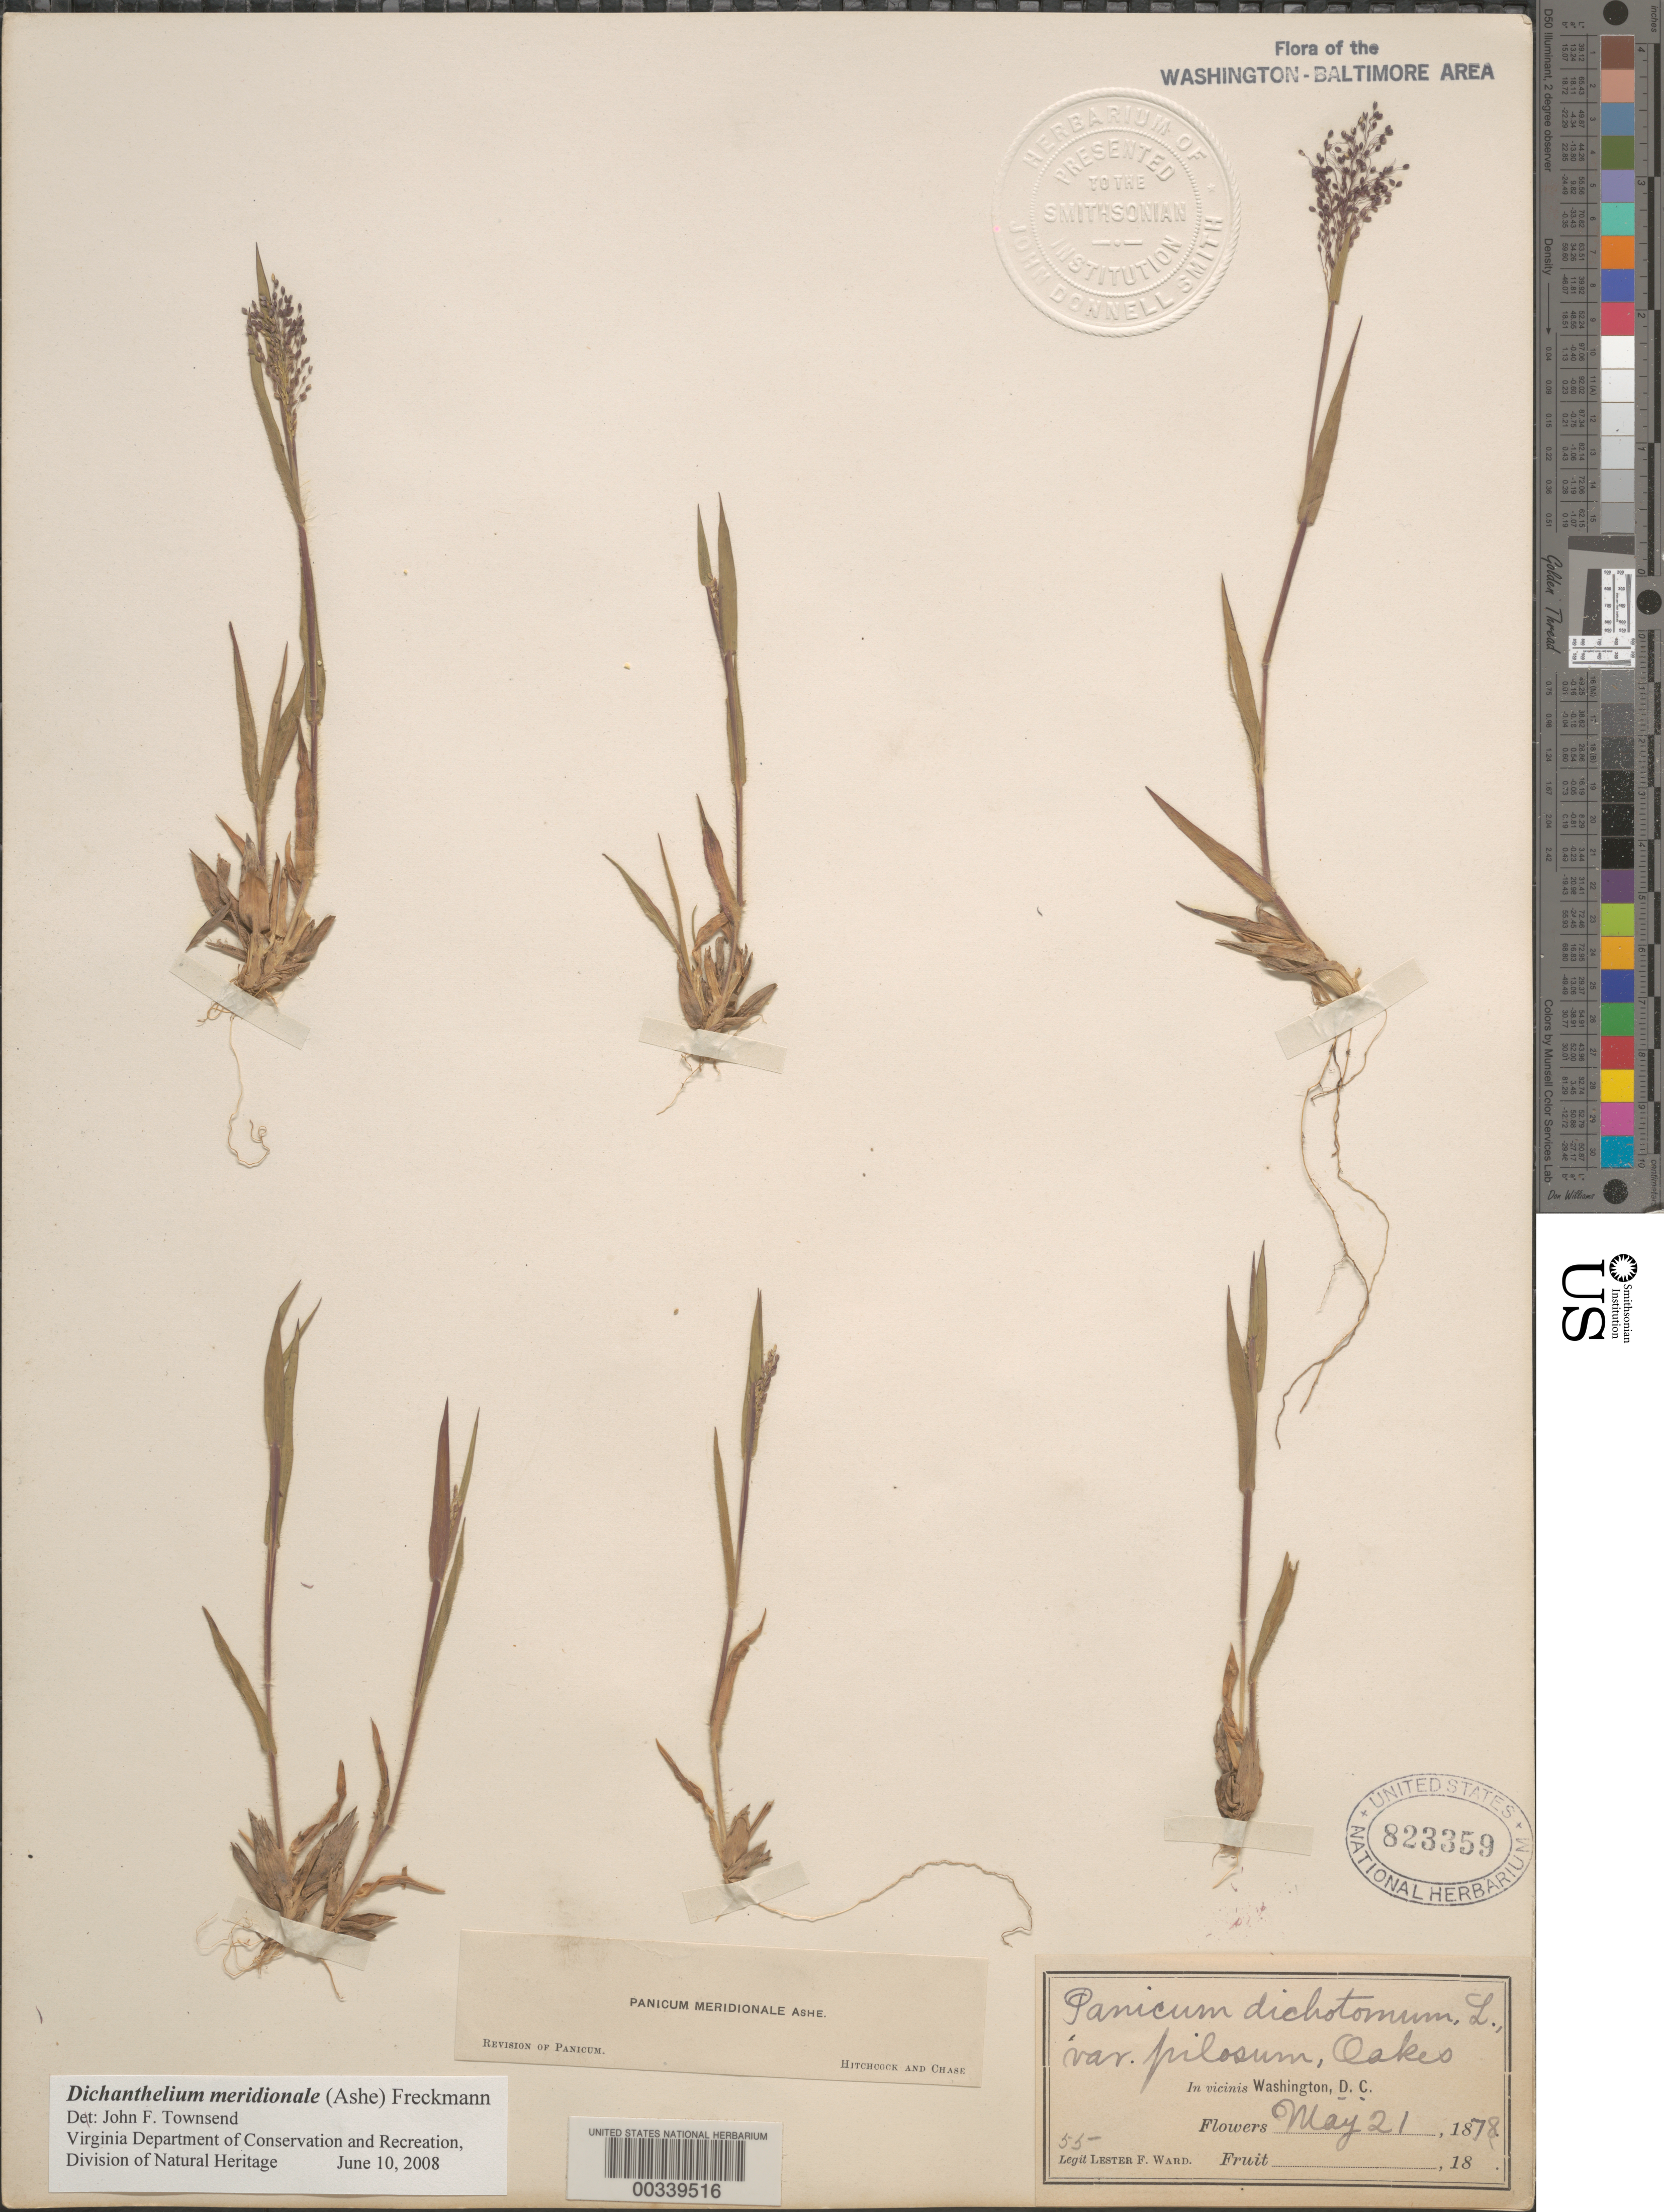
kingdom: Plantae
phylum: Tracheophyta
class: Liliopsida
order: Poales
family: Poaceae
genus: Dichanthelium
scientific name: Dichanthelium meridionale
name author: (Ashe) Freckmann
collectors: L. F. Ward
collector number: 55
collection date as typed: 21 May 1878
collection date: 1878-05-21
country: United States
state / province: District of Columbia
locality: Washington DC area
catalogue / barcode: US 823359